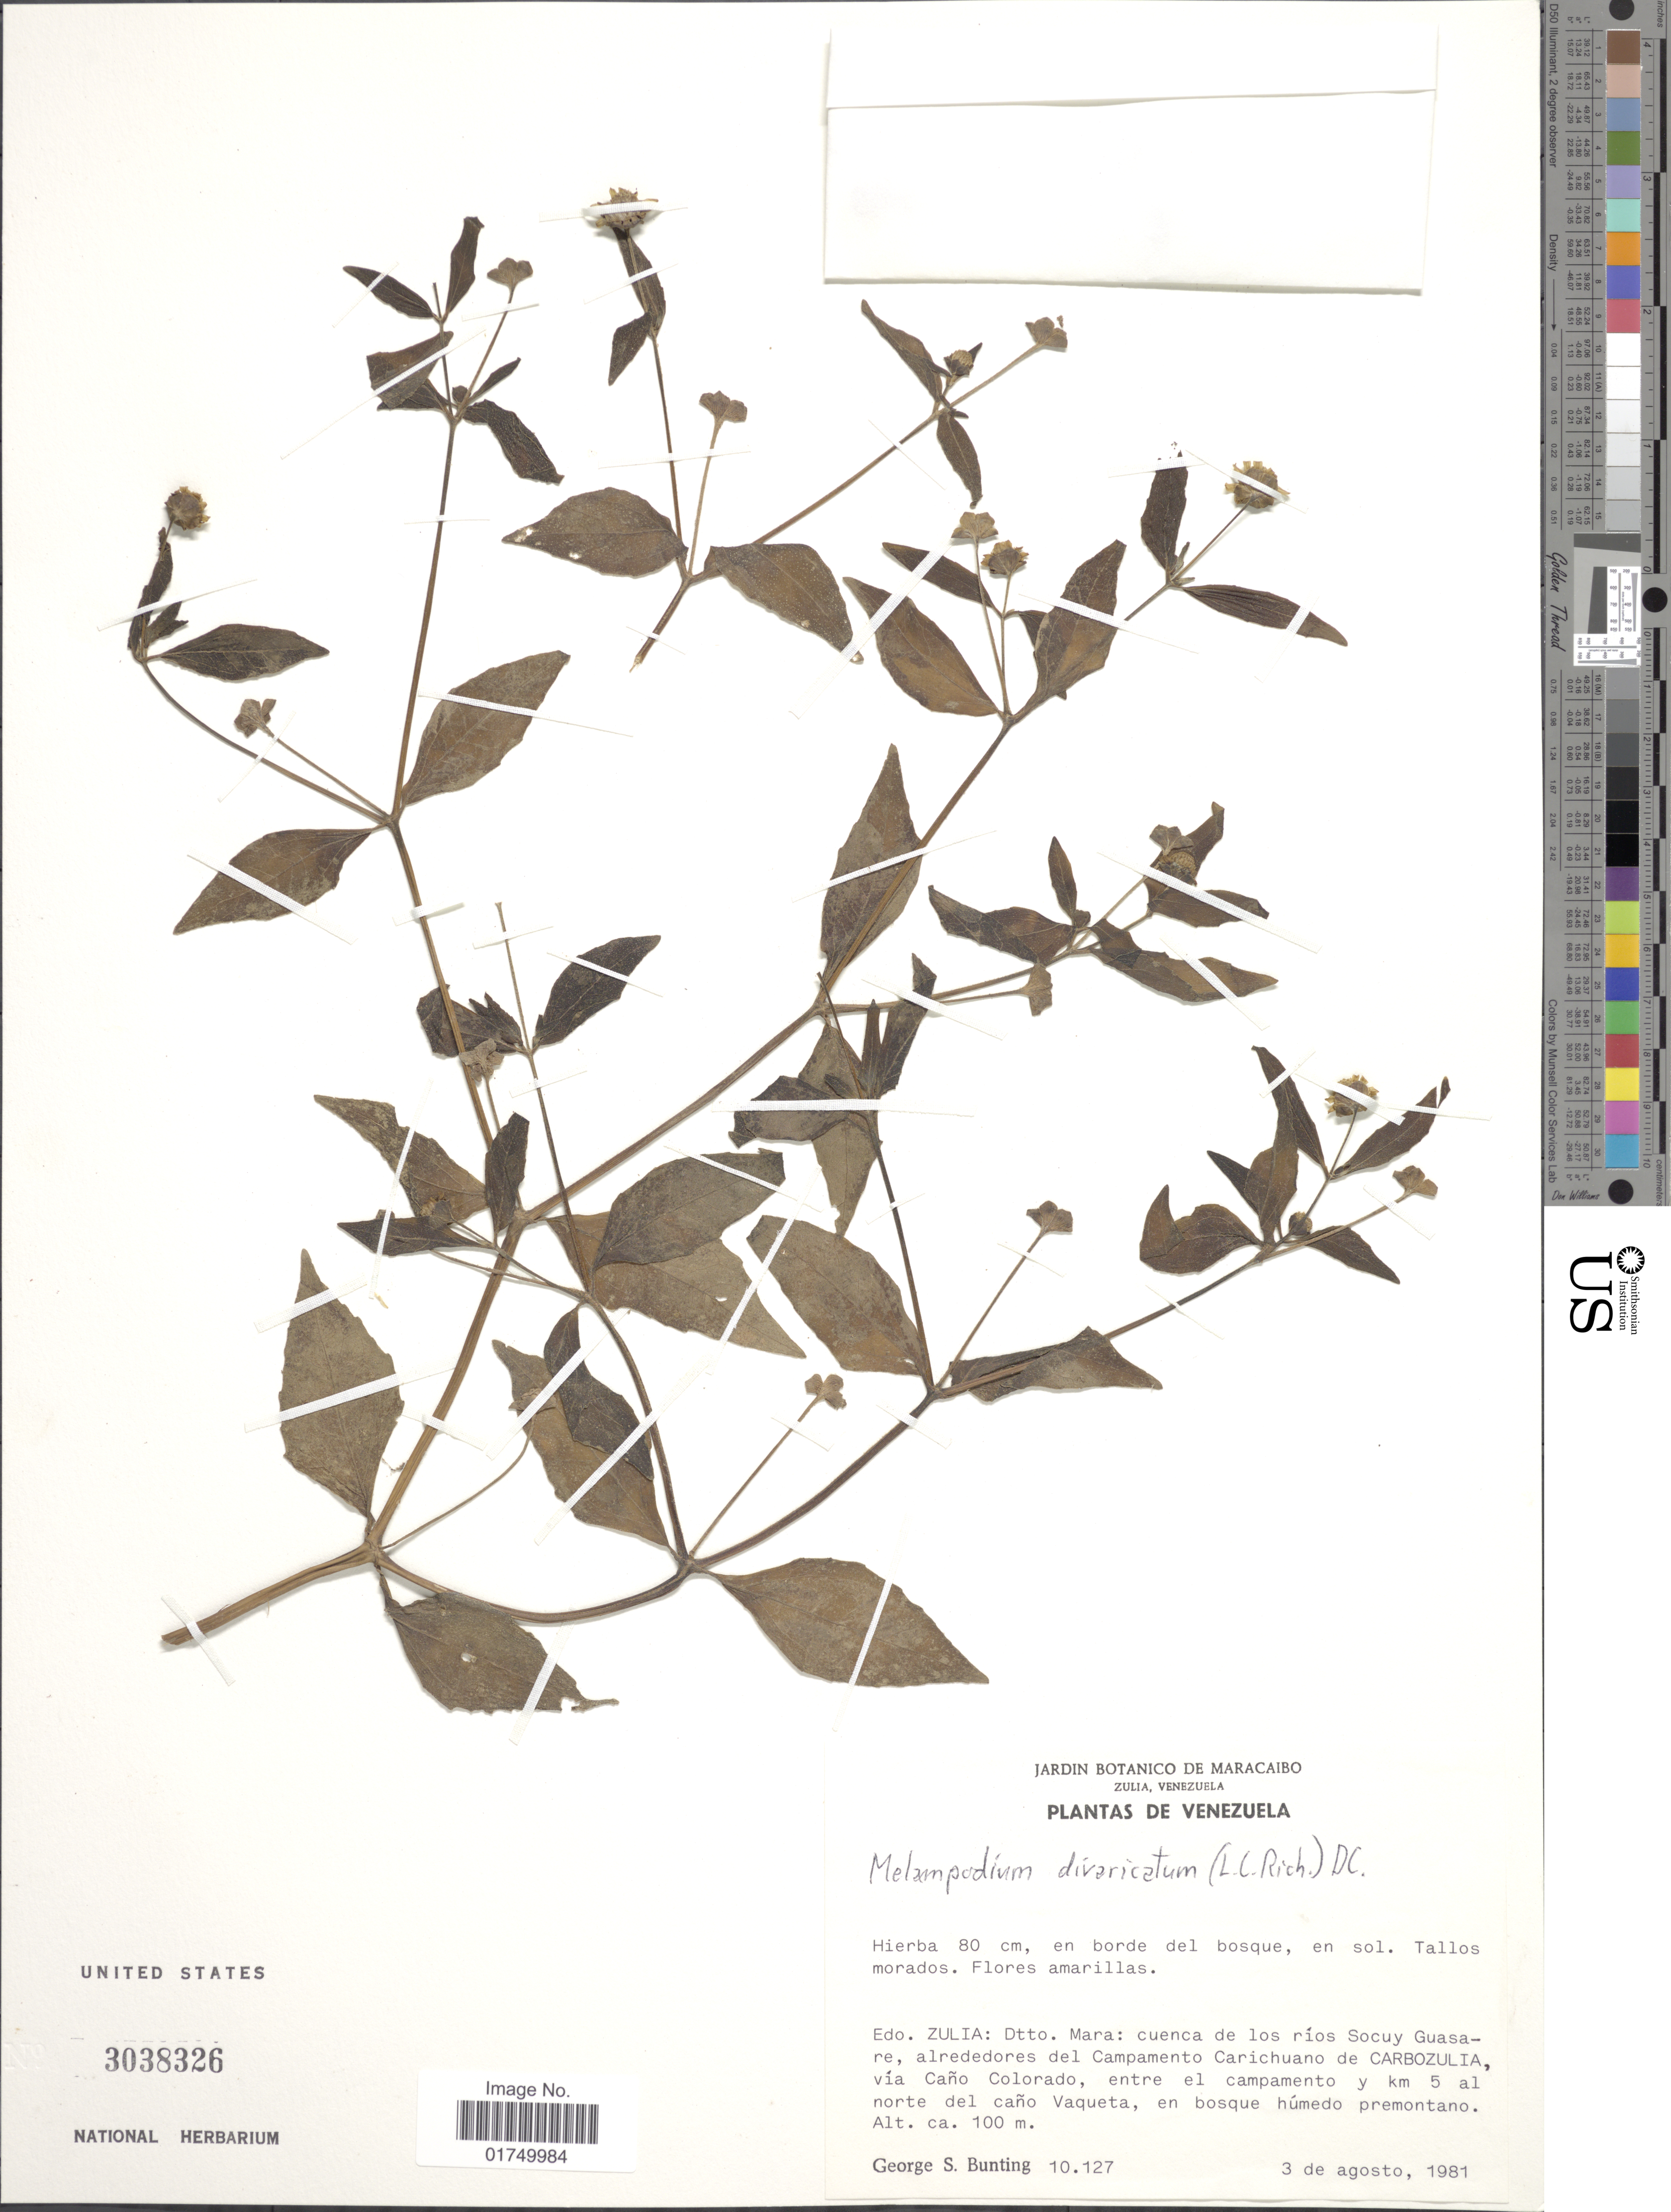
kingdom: Plantae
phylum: Tracheophyta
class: Magnoliopsida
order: Asterales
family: Asteraceae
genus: Melampodium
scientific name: Melampodium divaricatum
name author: (Rich.) DC.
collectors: G. S. Bunting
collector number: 10127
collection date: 1981-08-03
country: Venezuela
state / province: Zulia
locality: Edo. Zulia: Dtto. Mara: cuenca de los ríos Socuy Guasare, alrededores del Campamento Carichuano de Carbozulia, vía Caño Colorado, entre el campamento y km 5 al norte del caño Vaqueta, en bosque húmedo premontano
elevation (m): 100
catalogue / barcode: US 3038326